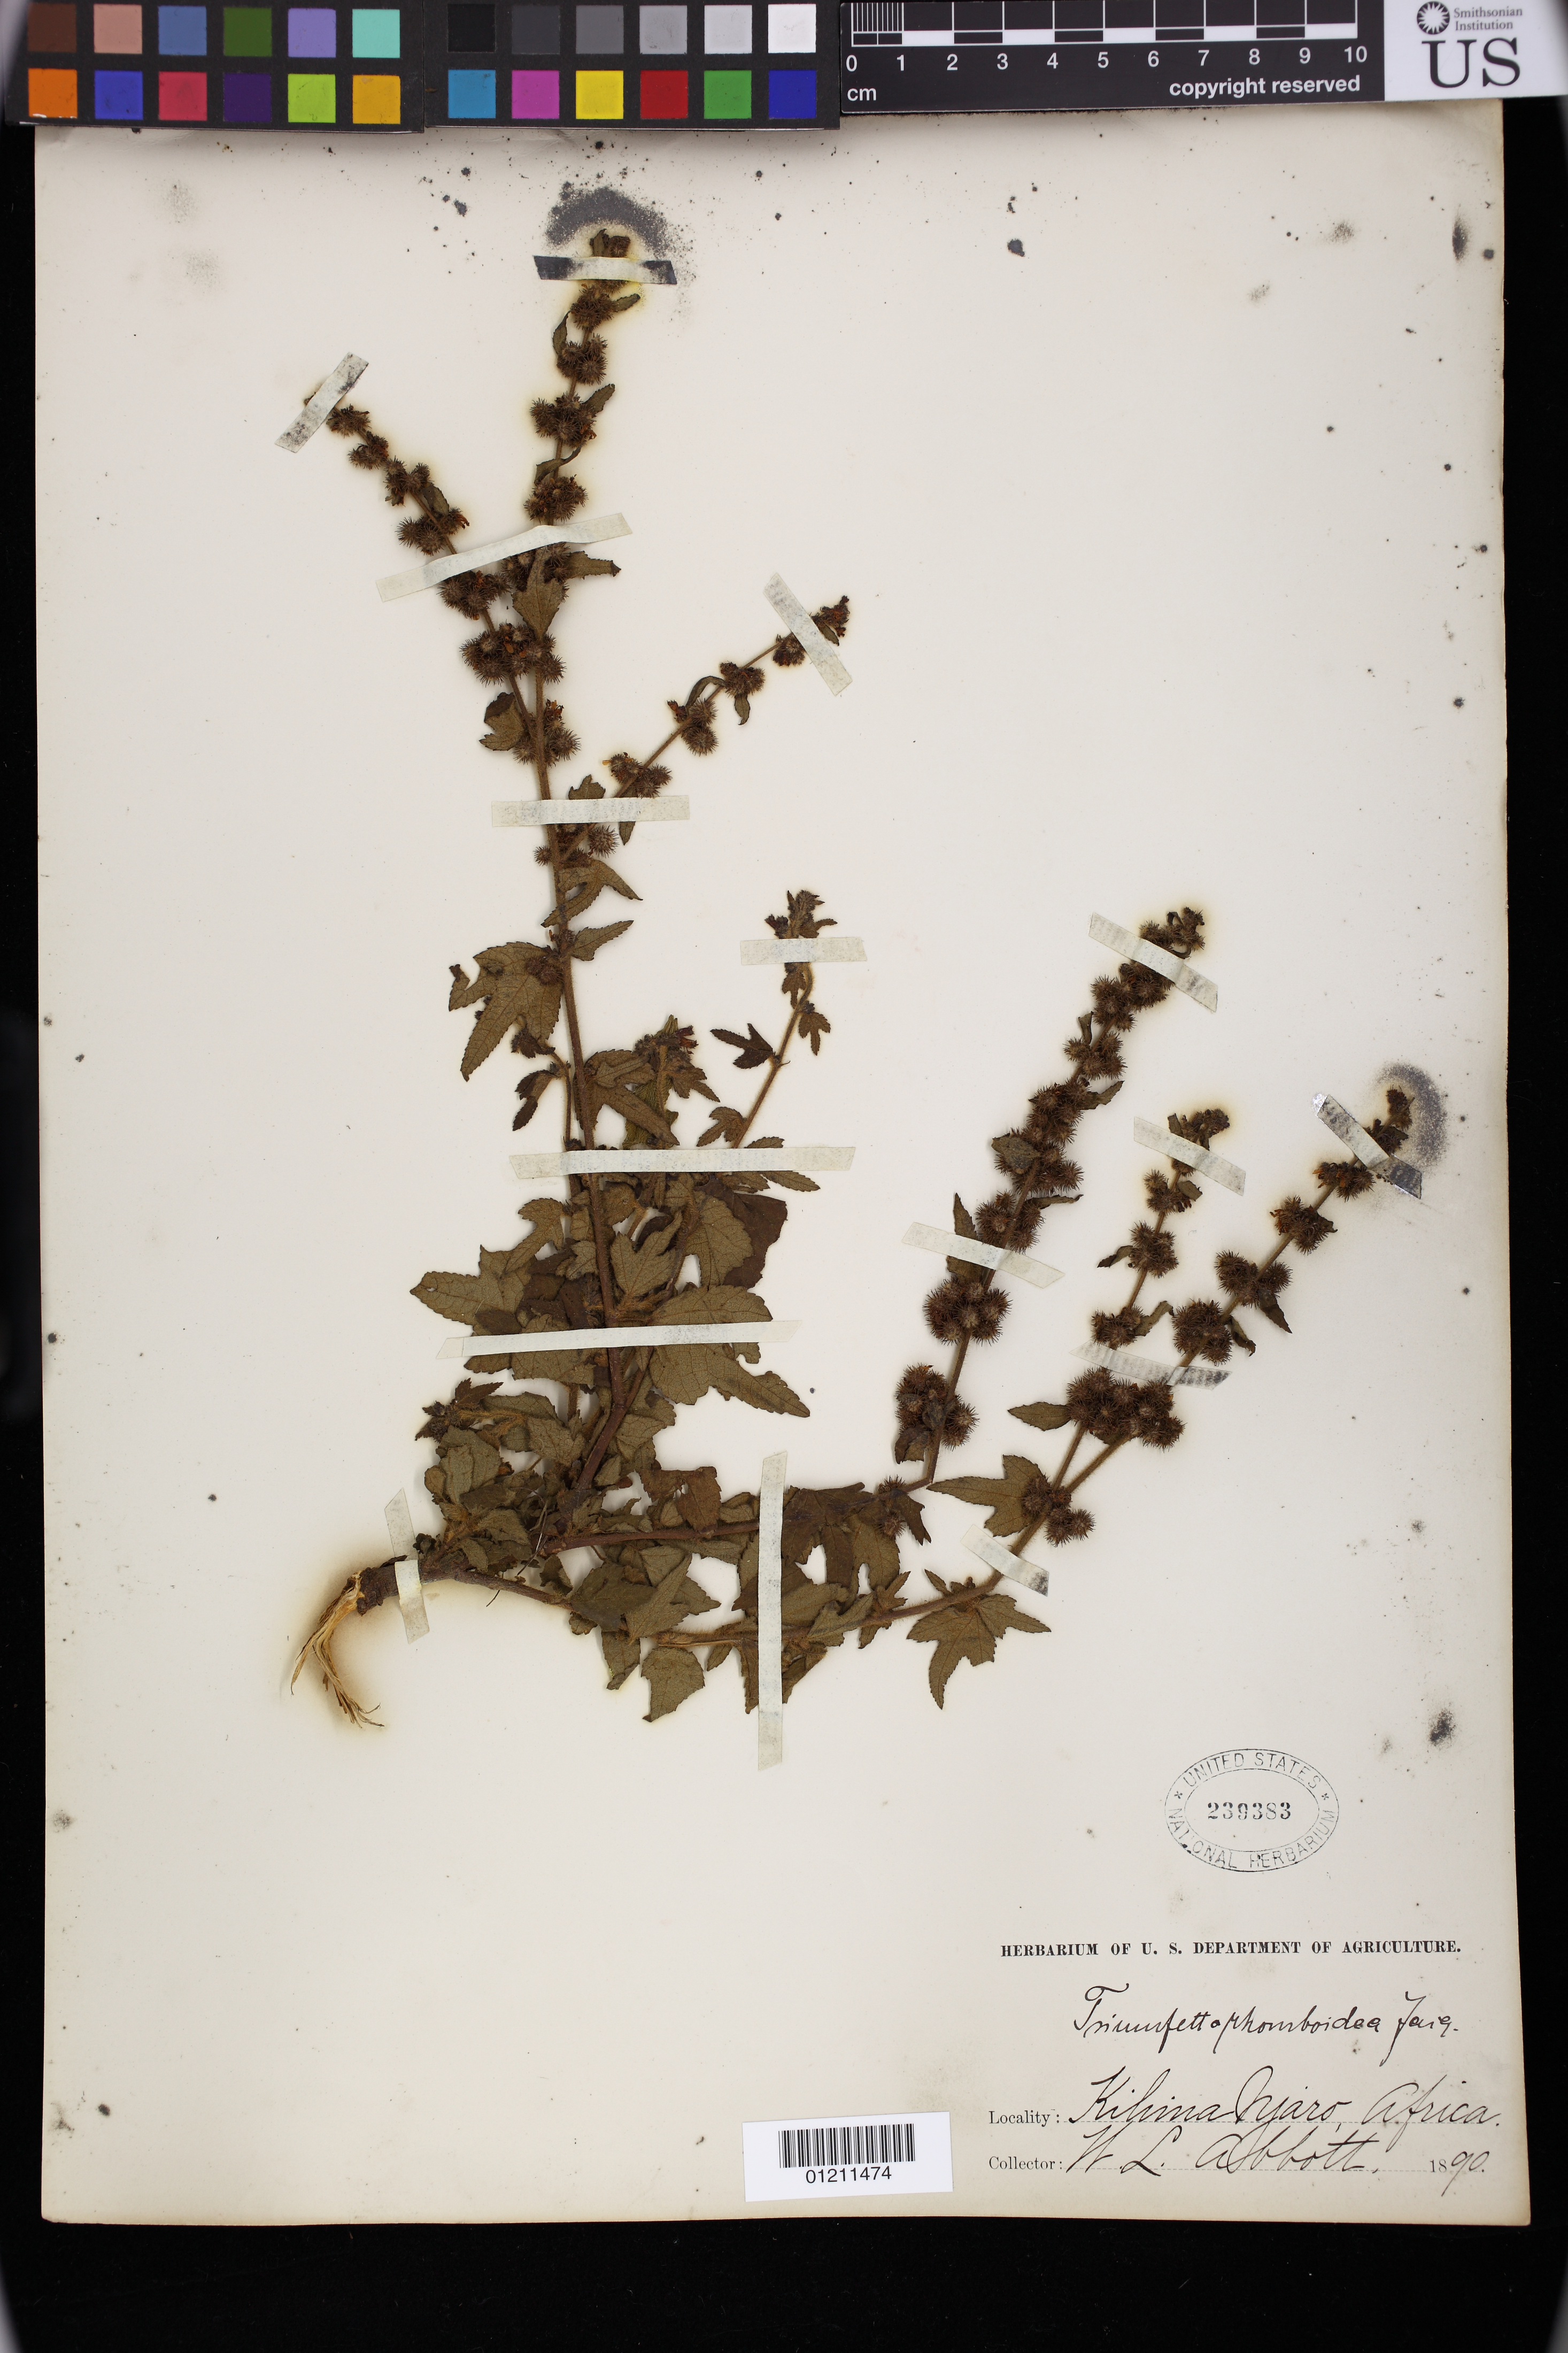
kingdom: Plantae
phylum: Tracheophyta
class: Magnoliopsida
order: Malvales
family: Malvaceae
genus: Triumfetta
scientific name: Triumfetta rhomboidea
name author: Jacq.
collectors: W. L. Abbott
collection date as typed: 1890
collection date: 1890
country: Tanzania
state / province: Kilimanjaro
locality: Kilamaljaro, Africa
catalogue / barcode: US 239383